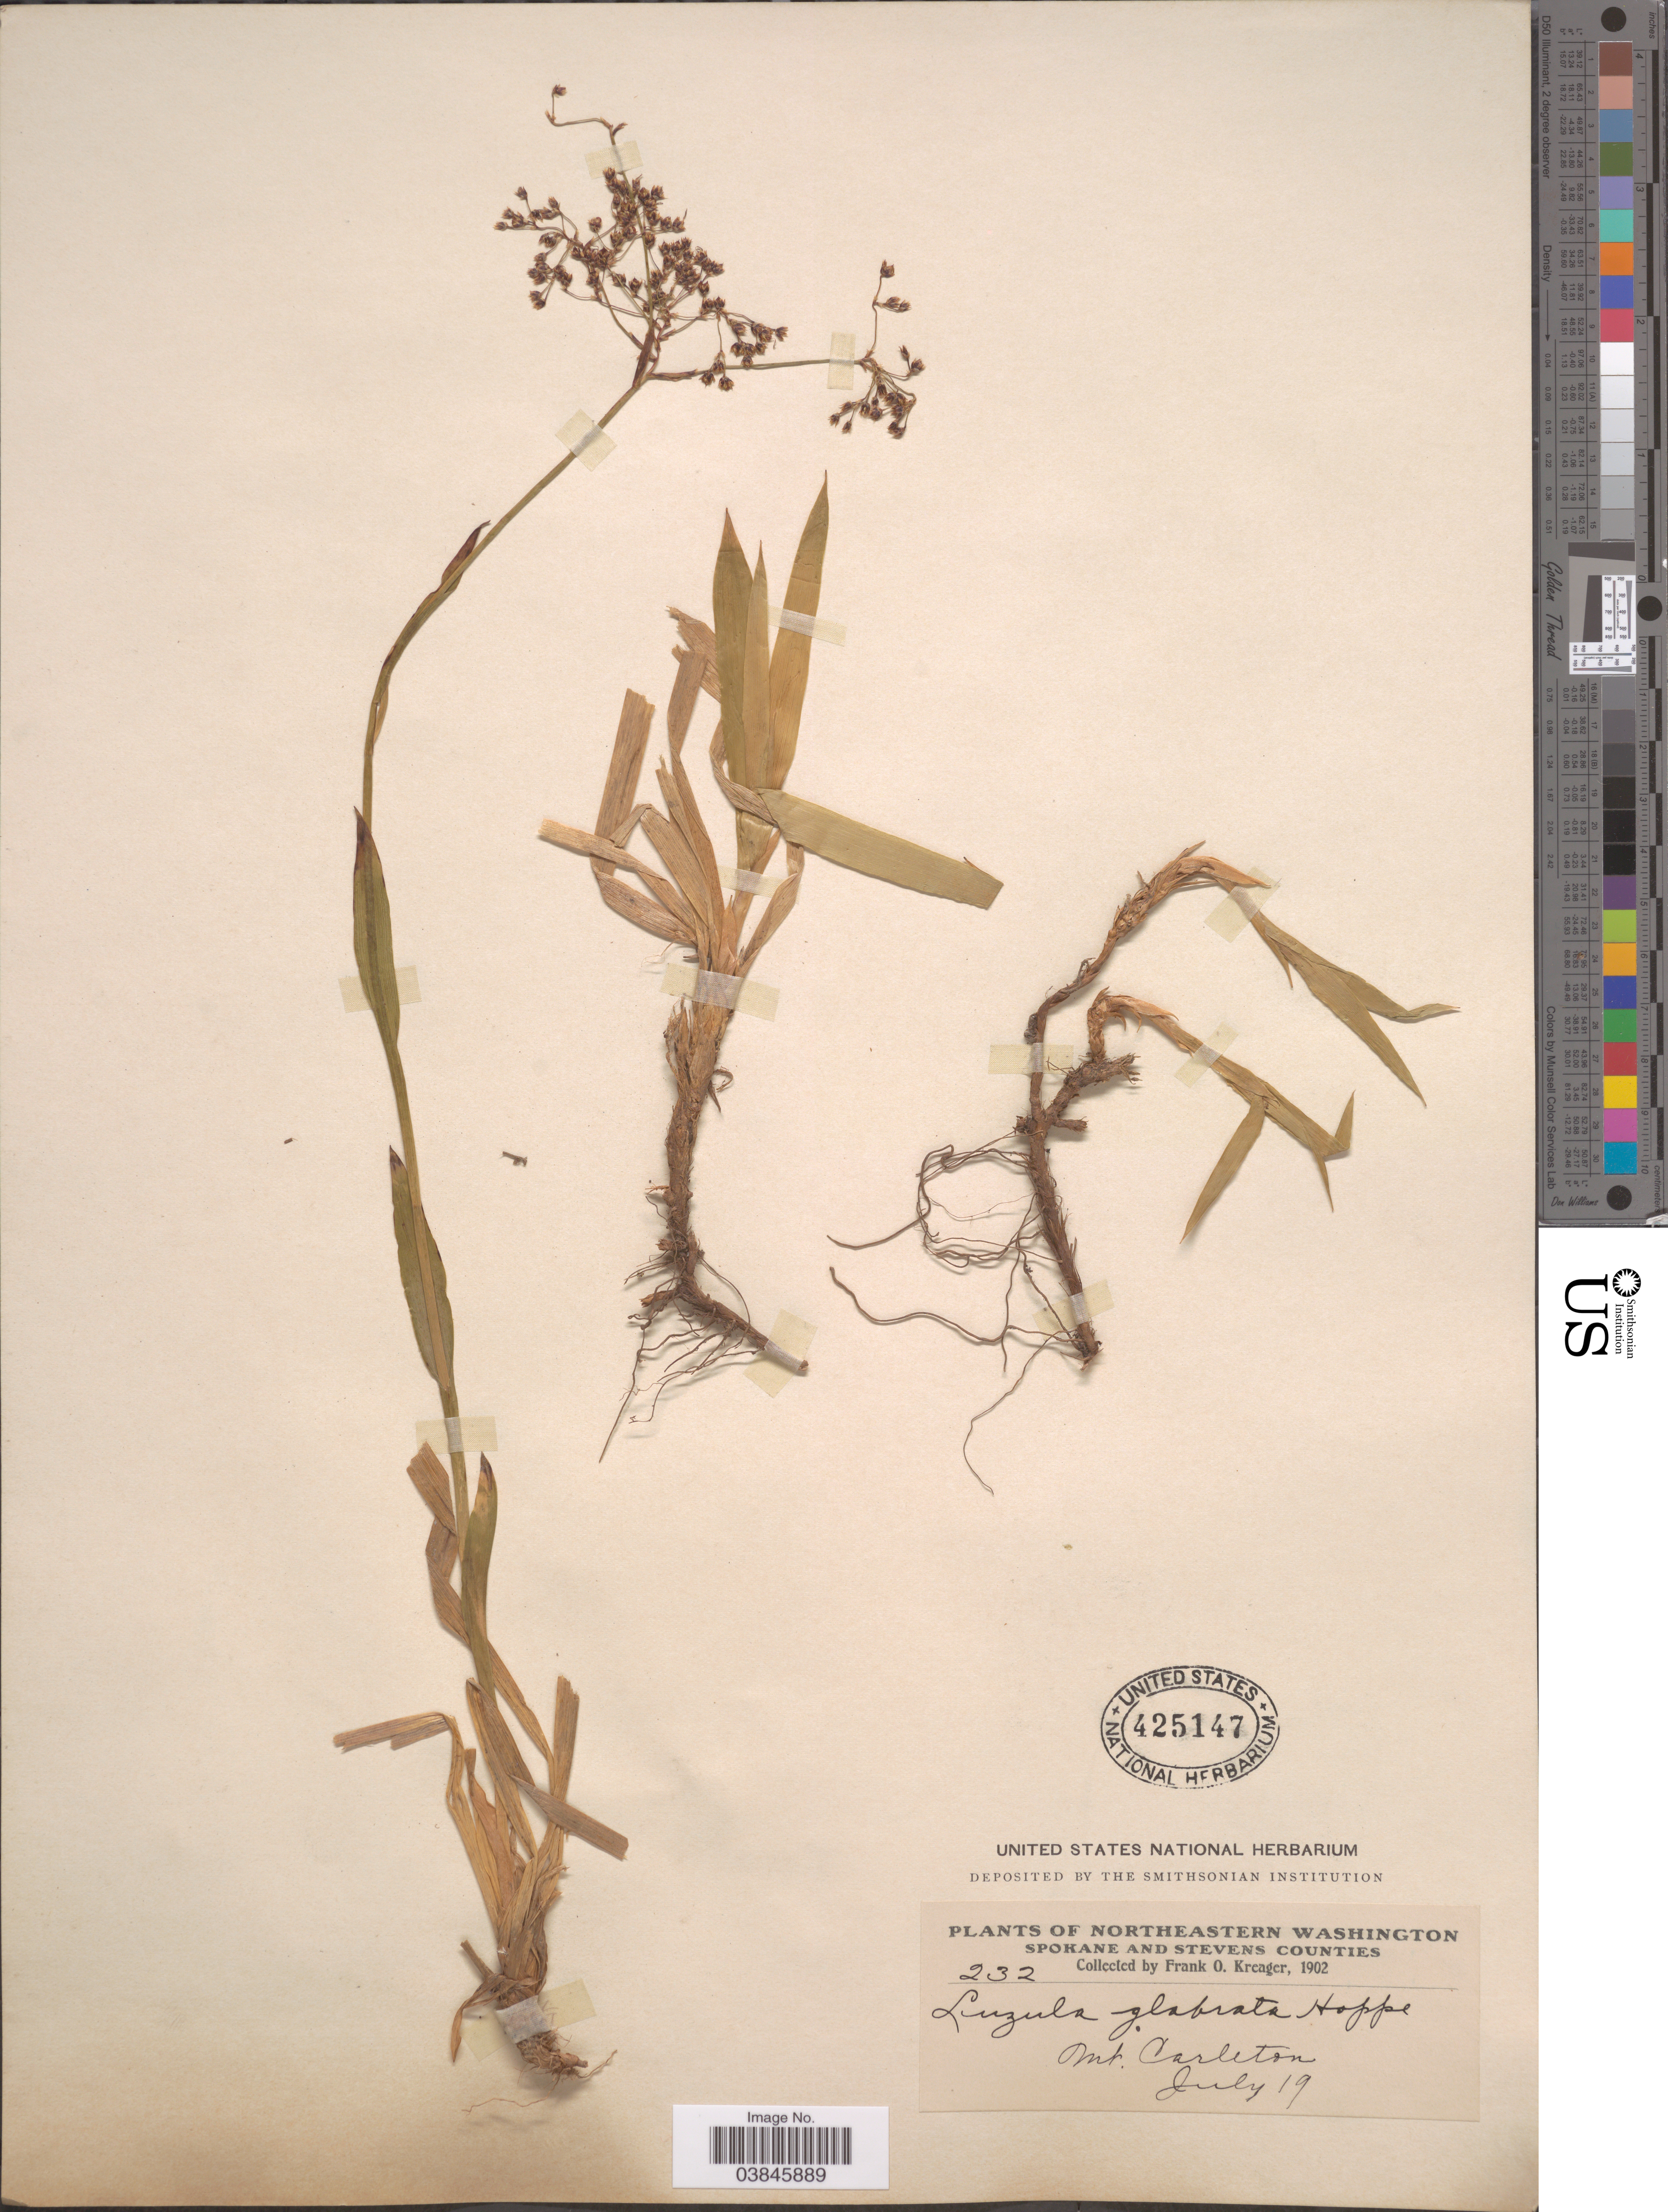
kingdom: Plantae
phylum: Tracheophyta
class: Liliopsida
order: Poales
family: Juncaceae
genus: Luzula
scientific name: Luzula glabrata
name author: (Hoppe) Desv.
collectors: F. Kreager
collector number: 232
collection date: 1902-07-19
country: United States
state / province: Washington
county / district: Spokane / Stevens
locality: Northeastern Washington. Spokane and Stevens Counties. Mt. Carleton.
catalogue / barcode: US 425147